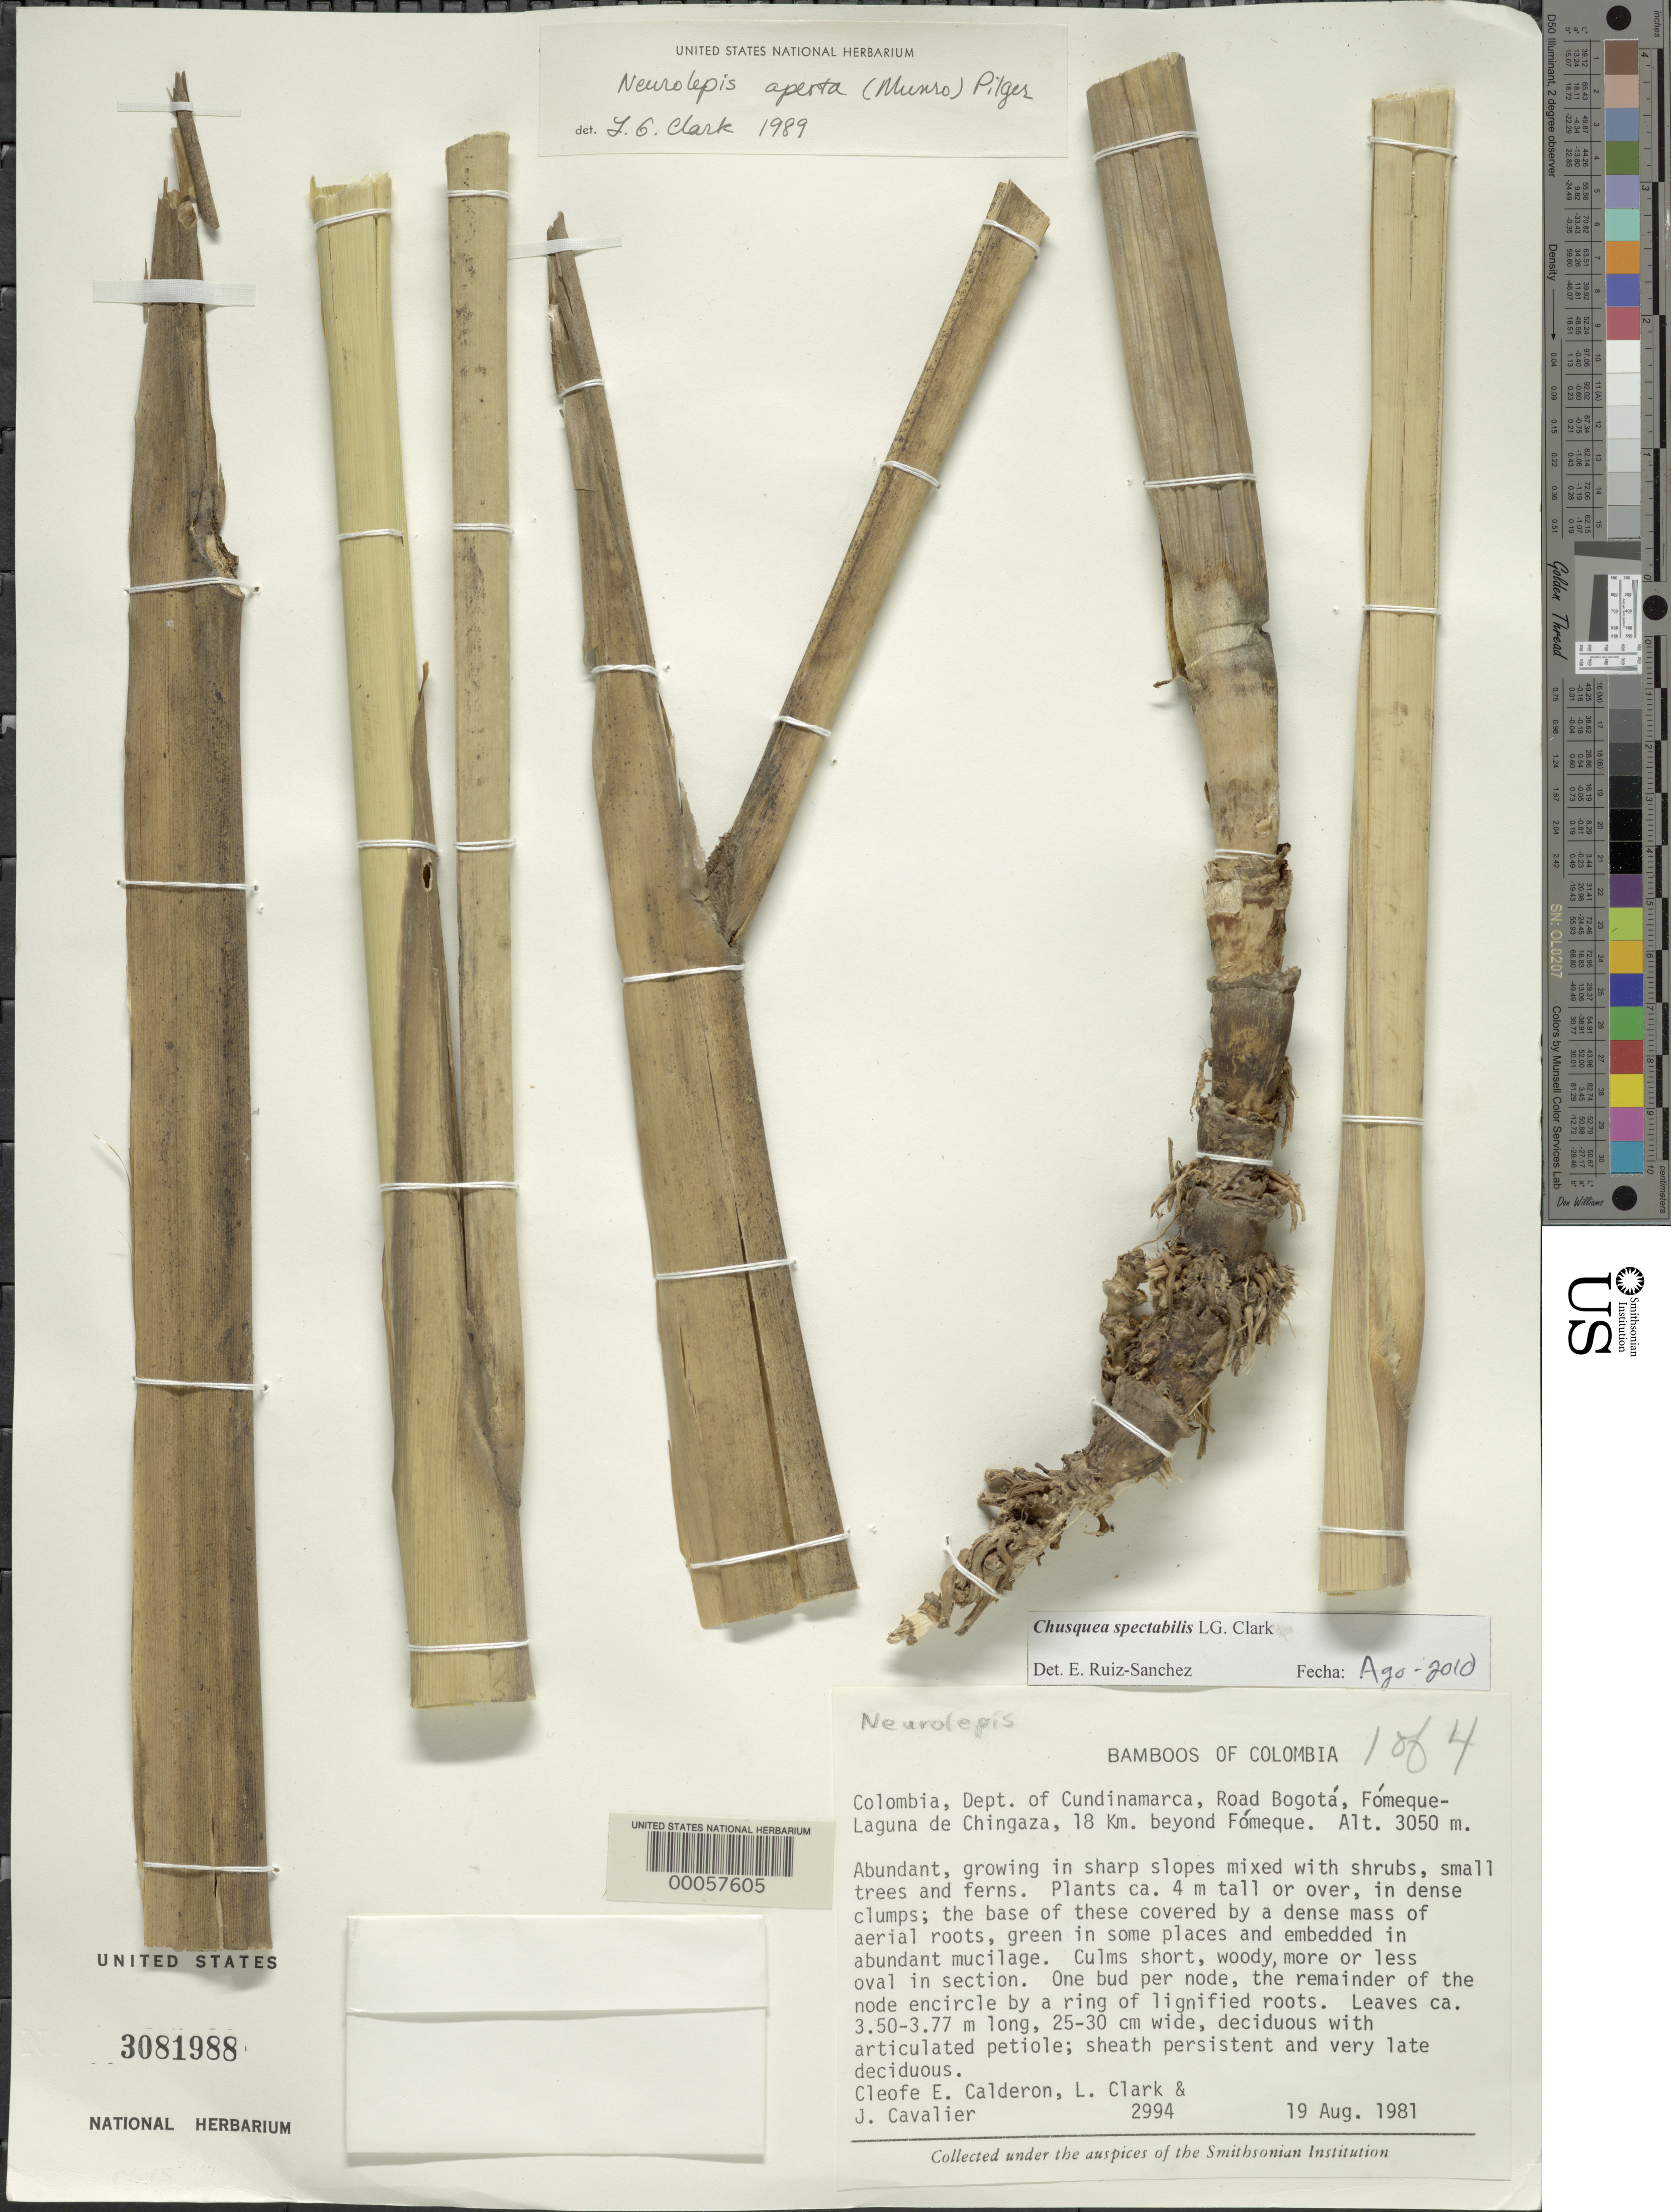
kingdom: Plantae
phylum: Tracheophyta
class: Liliopsida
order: Poales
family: Poaceae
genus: Chusquea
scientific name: Chusquea spectabilis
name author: L.G. Clark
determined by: Ruíz-Sanchez, E.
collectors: C. E. Calderón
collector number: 2994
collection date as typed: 19 Aug 1981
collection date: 1981-08-19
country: Colombia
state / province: Cundinamarca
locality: Road Bogota, Fomeque-Laguna de Chingaza, 18 km beyond Fomeque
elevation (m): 3050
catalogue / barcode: US 3081988